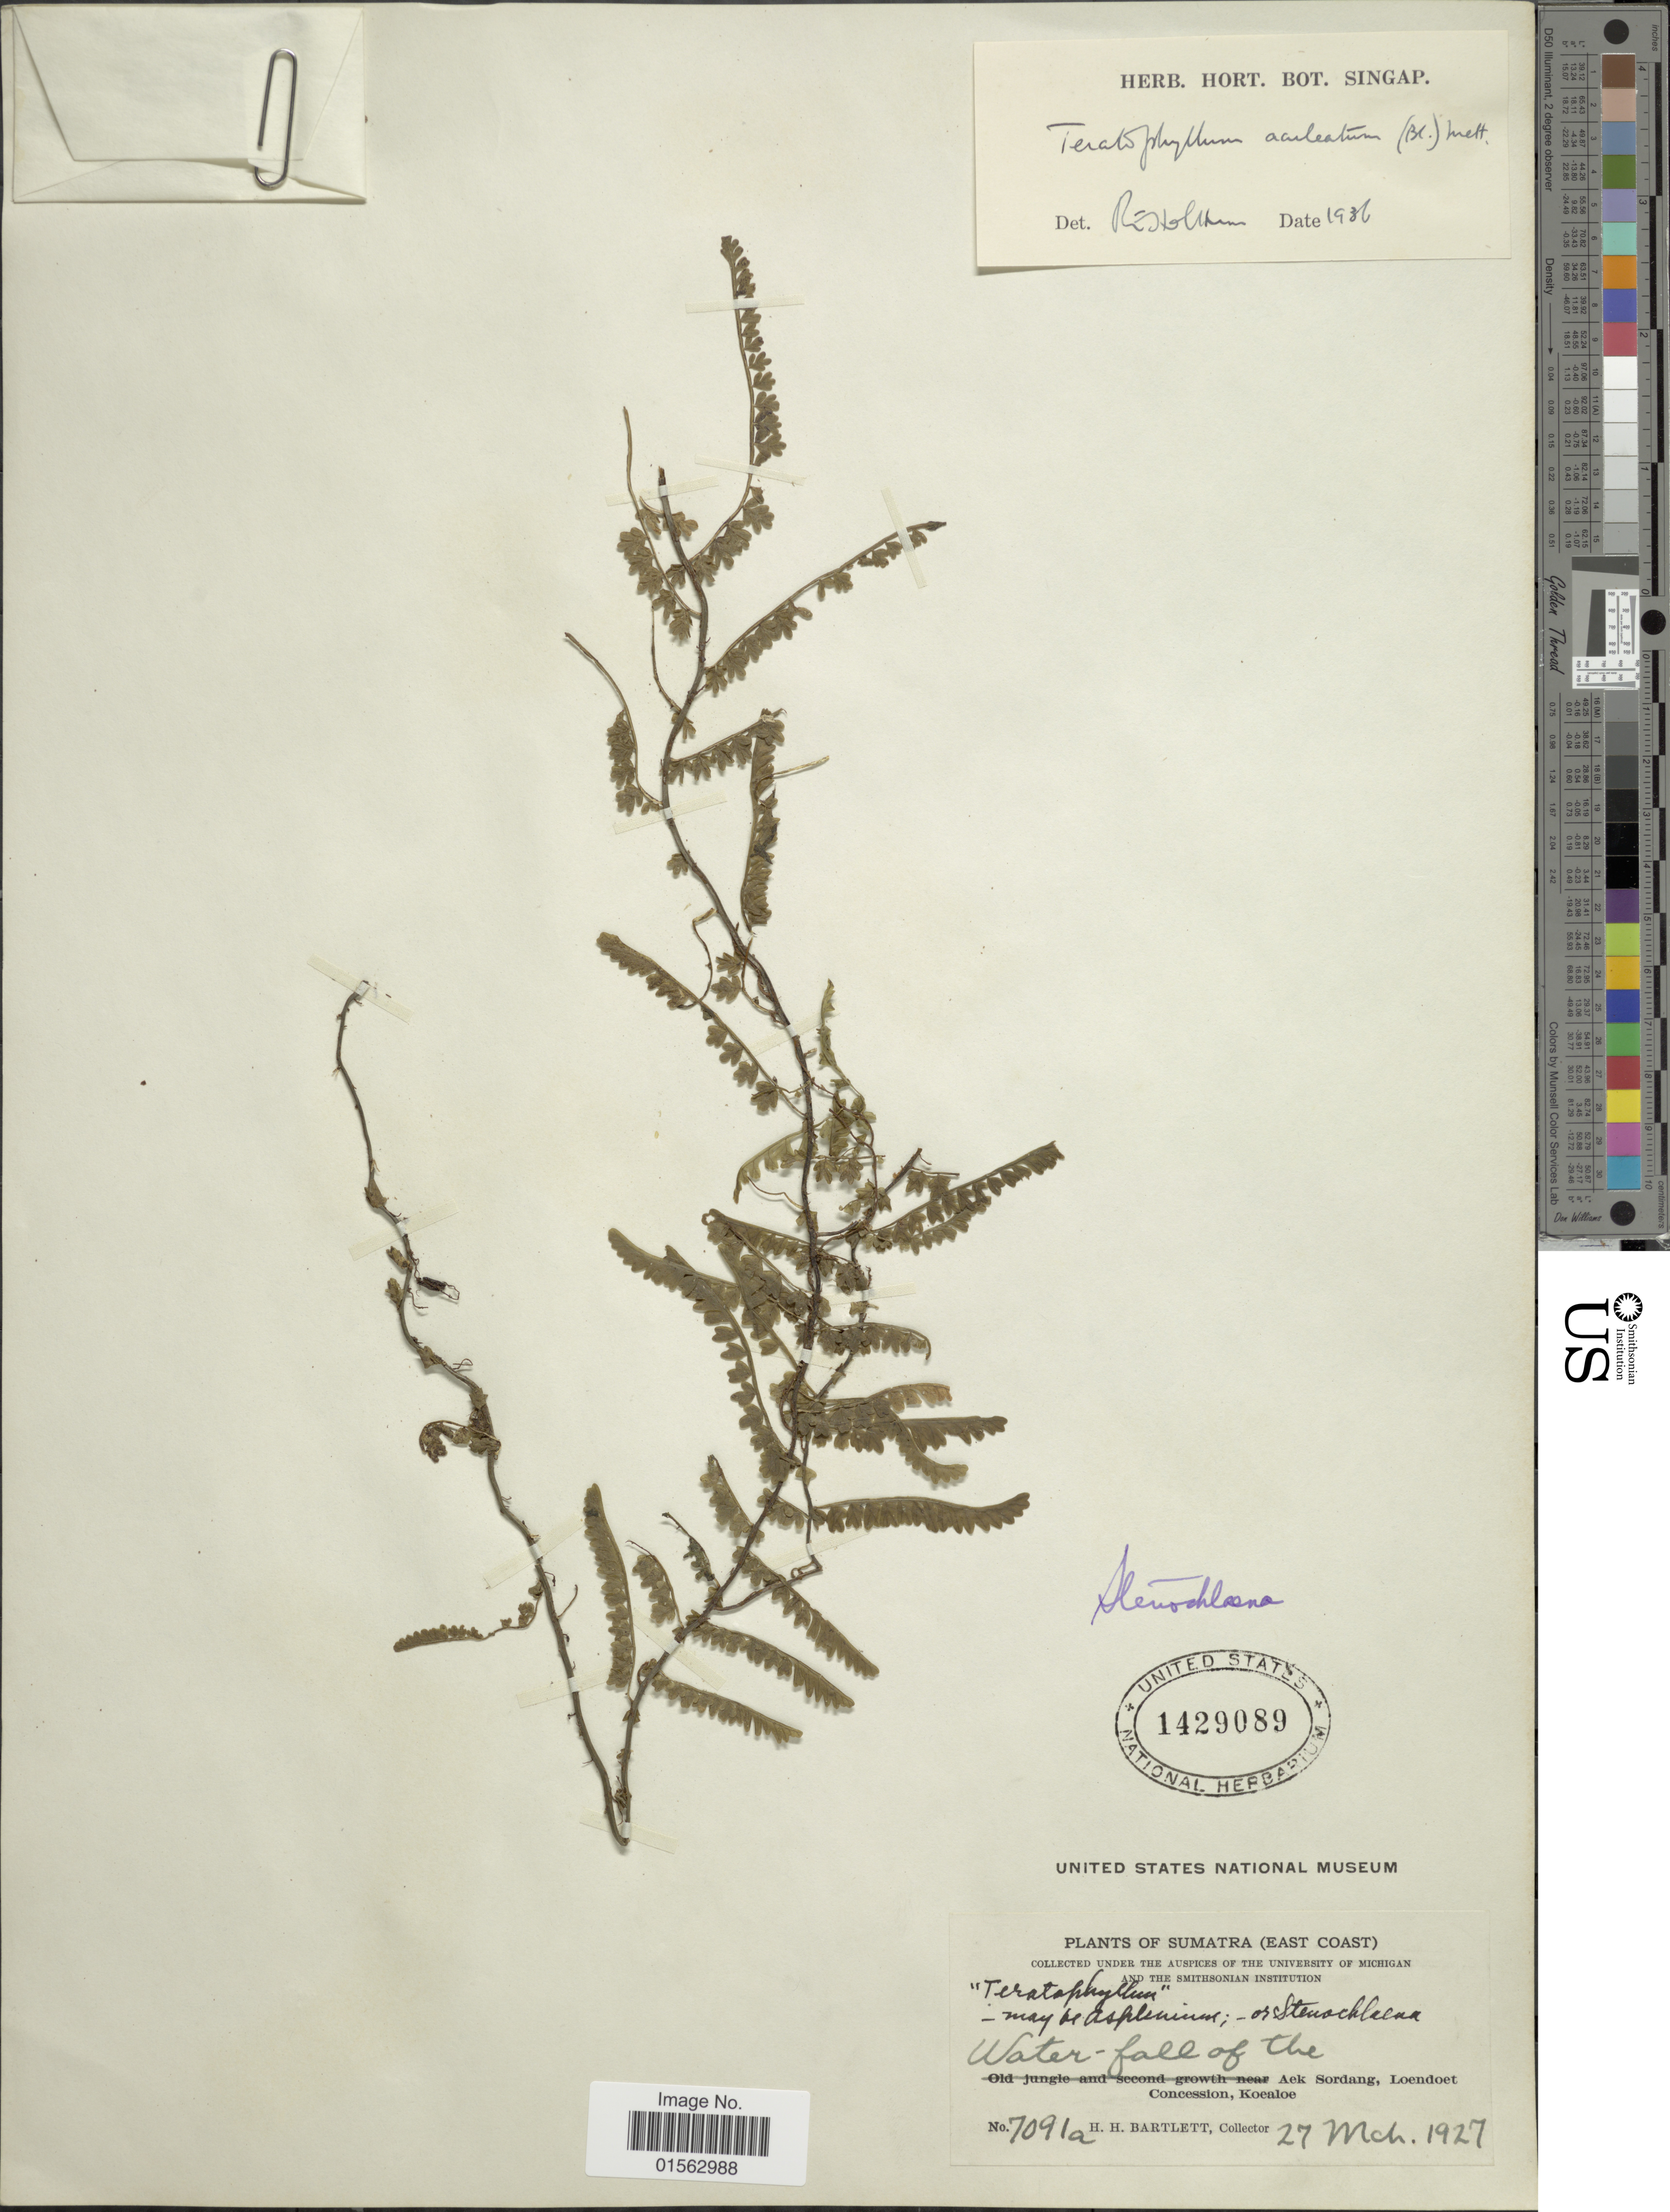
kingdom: Plantae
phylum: Tracheophyta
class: Polypodiopsida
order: Polypodiales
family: Dryopteridaceae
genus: Teratophyllum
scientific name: Teratophyllum aculeatum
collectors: H. H. Bartlett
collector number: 7091a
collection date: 1927-03-27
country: Indonesia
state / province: Sumatra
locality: Sumatra (East Coast), water-fall of the Aek Sordang, Loendoet, Concession Koealoe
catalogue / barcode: US 1429089